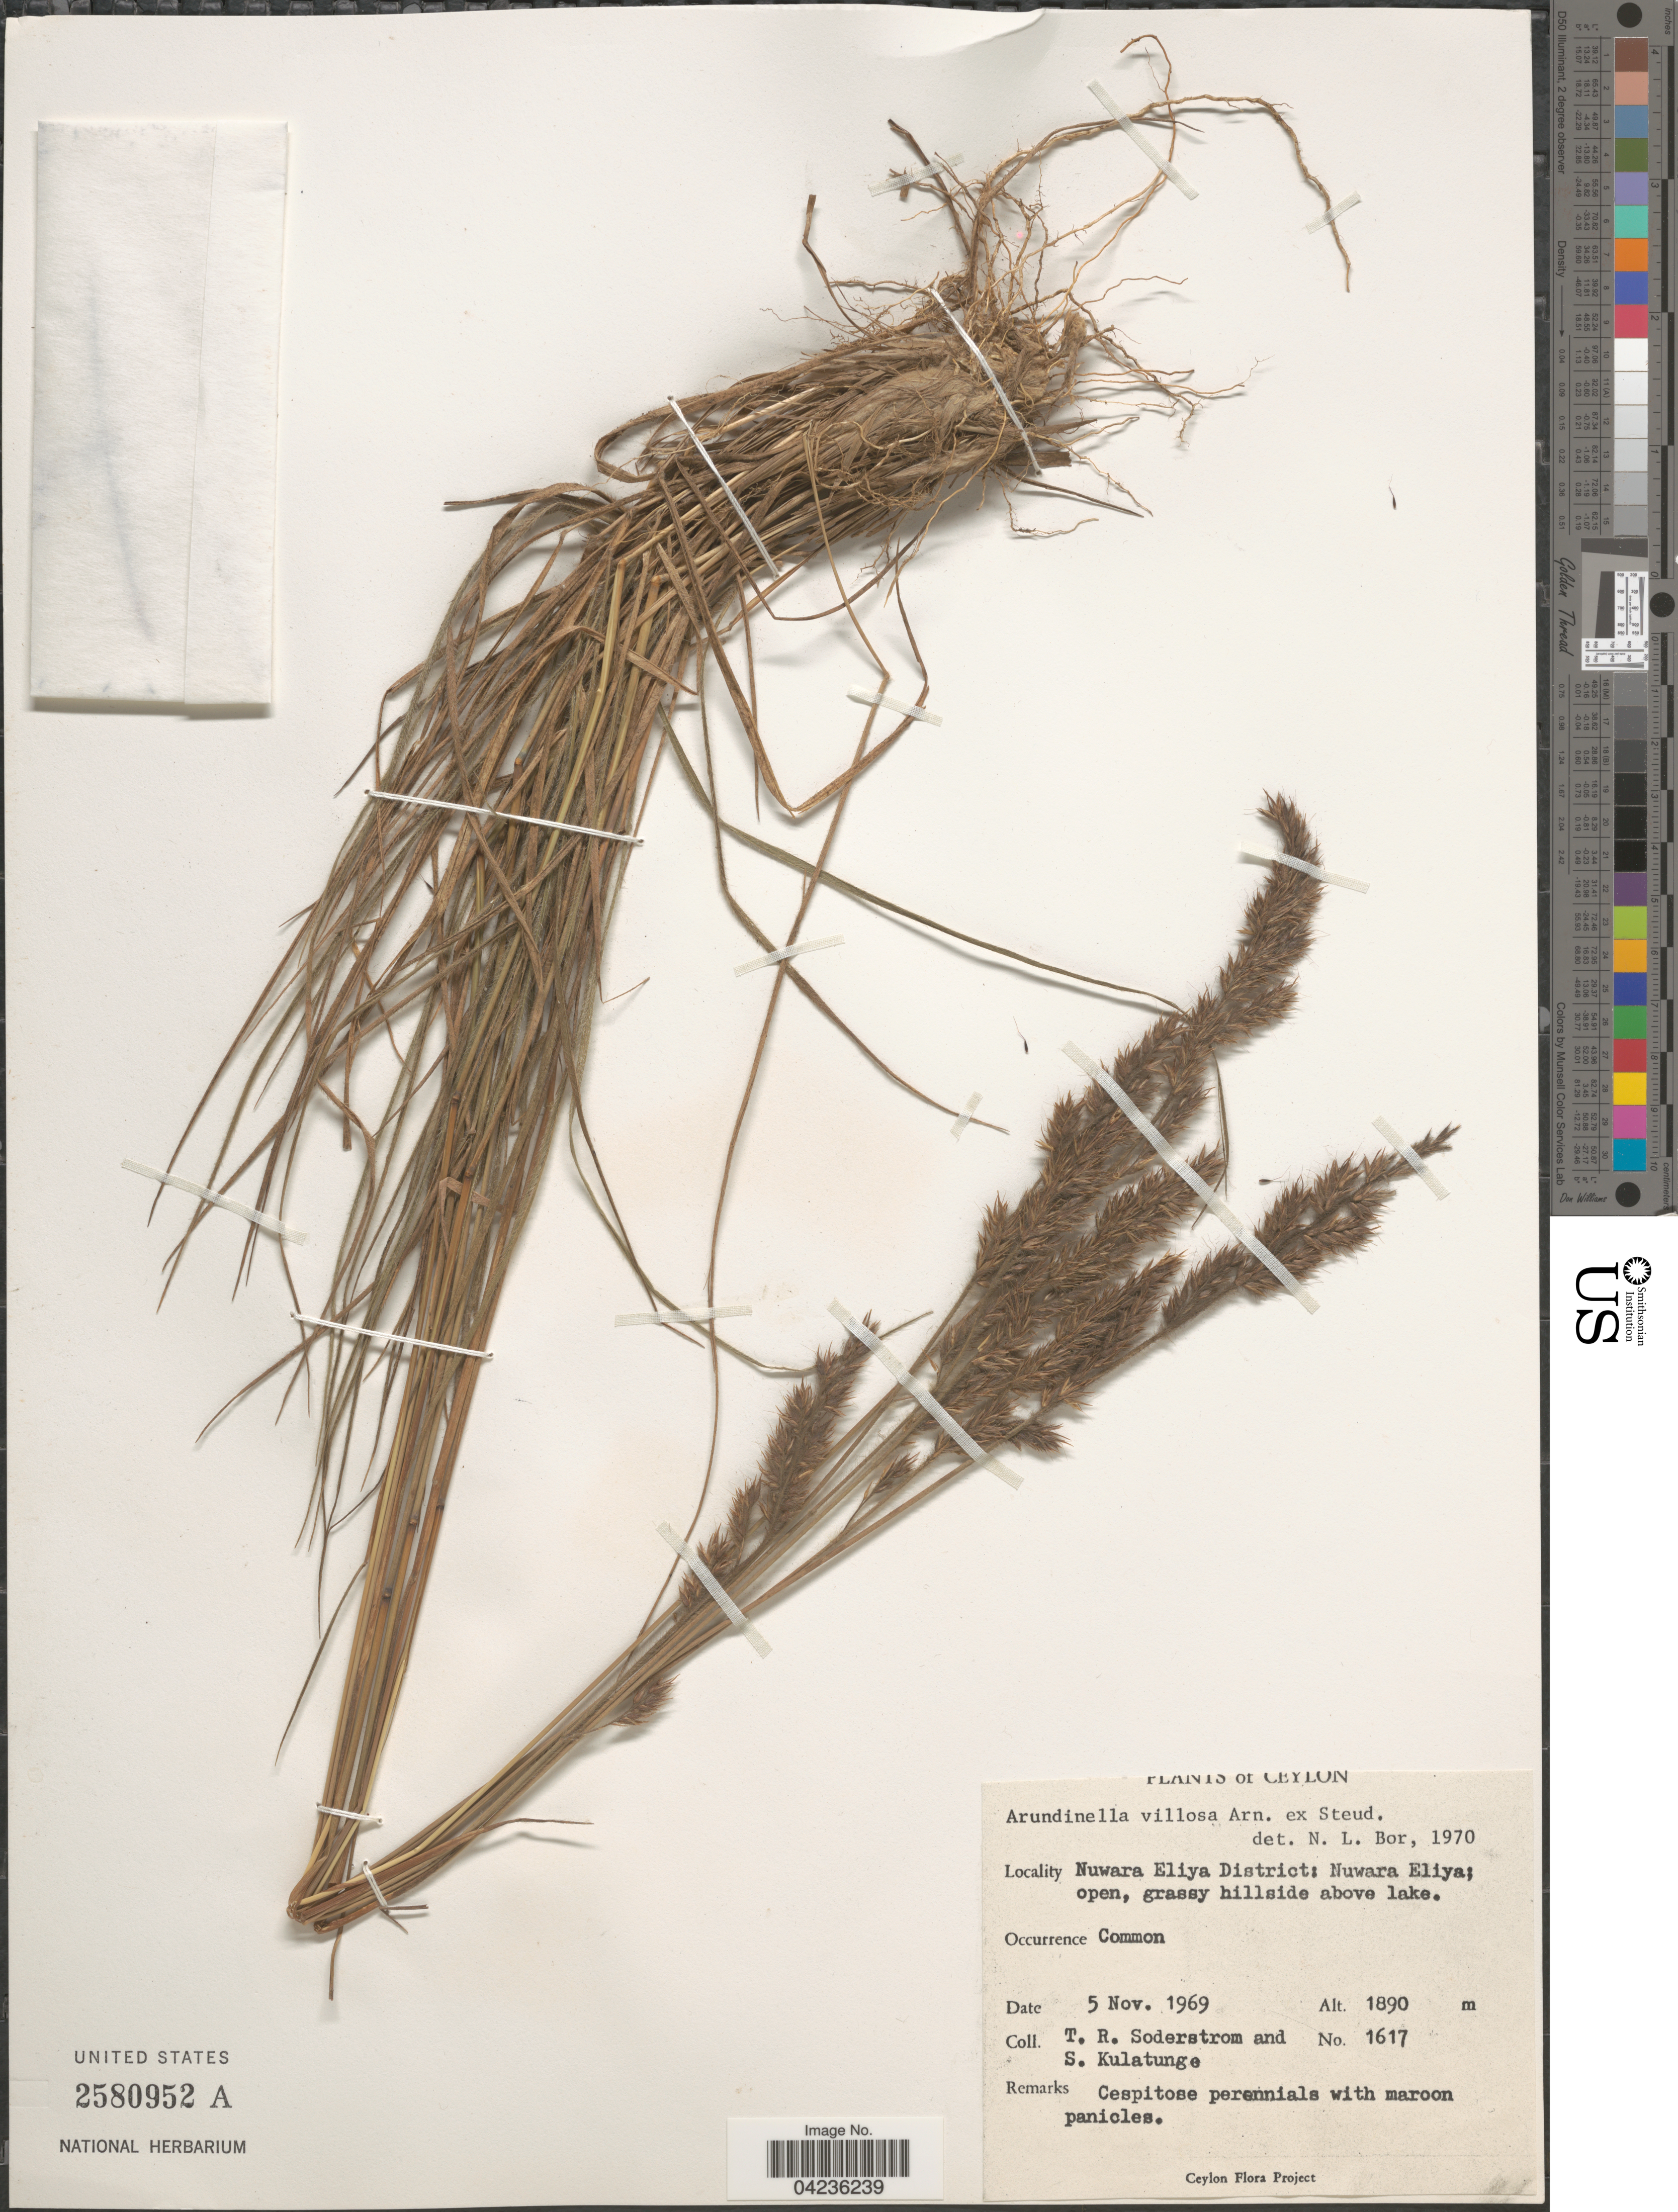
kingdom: Plantae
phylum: Tracheophyta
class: Liliopsida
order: Poales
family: Poaceae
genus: Arundinella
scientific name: Arundinella villosa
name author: Arn. ex Steud.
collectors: T. R. Soderstrom & S. Kulatunge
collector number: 1617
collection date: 1969-11-05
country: Sri Lanka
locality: Ceylon. Nuwara Eliya District: Nuwara Eliya; open, grassy hillside above lake.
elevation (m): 1890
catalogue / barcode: US 2580952A